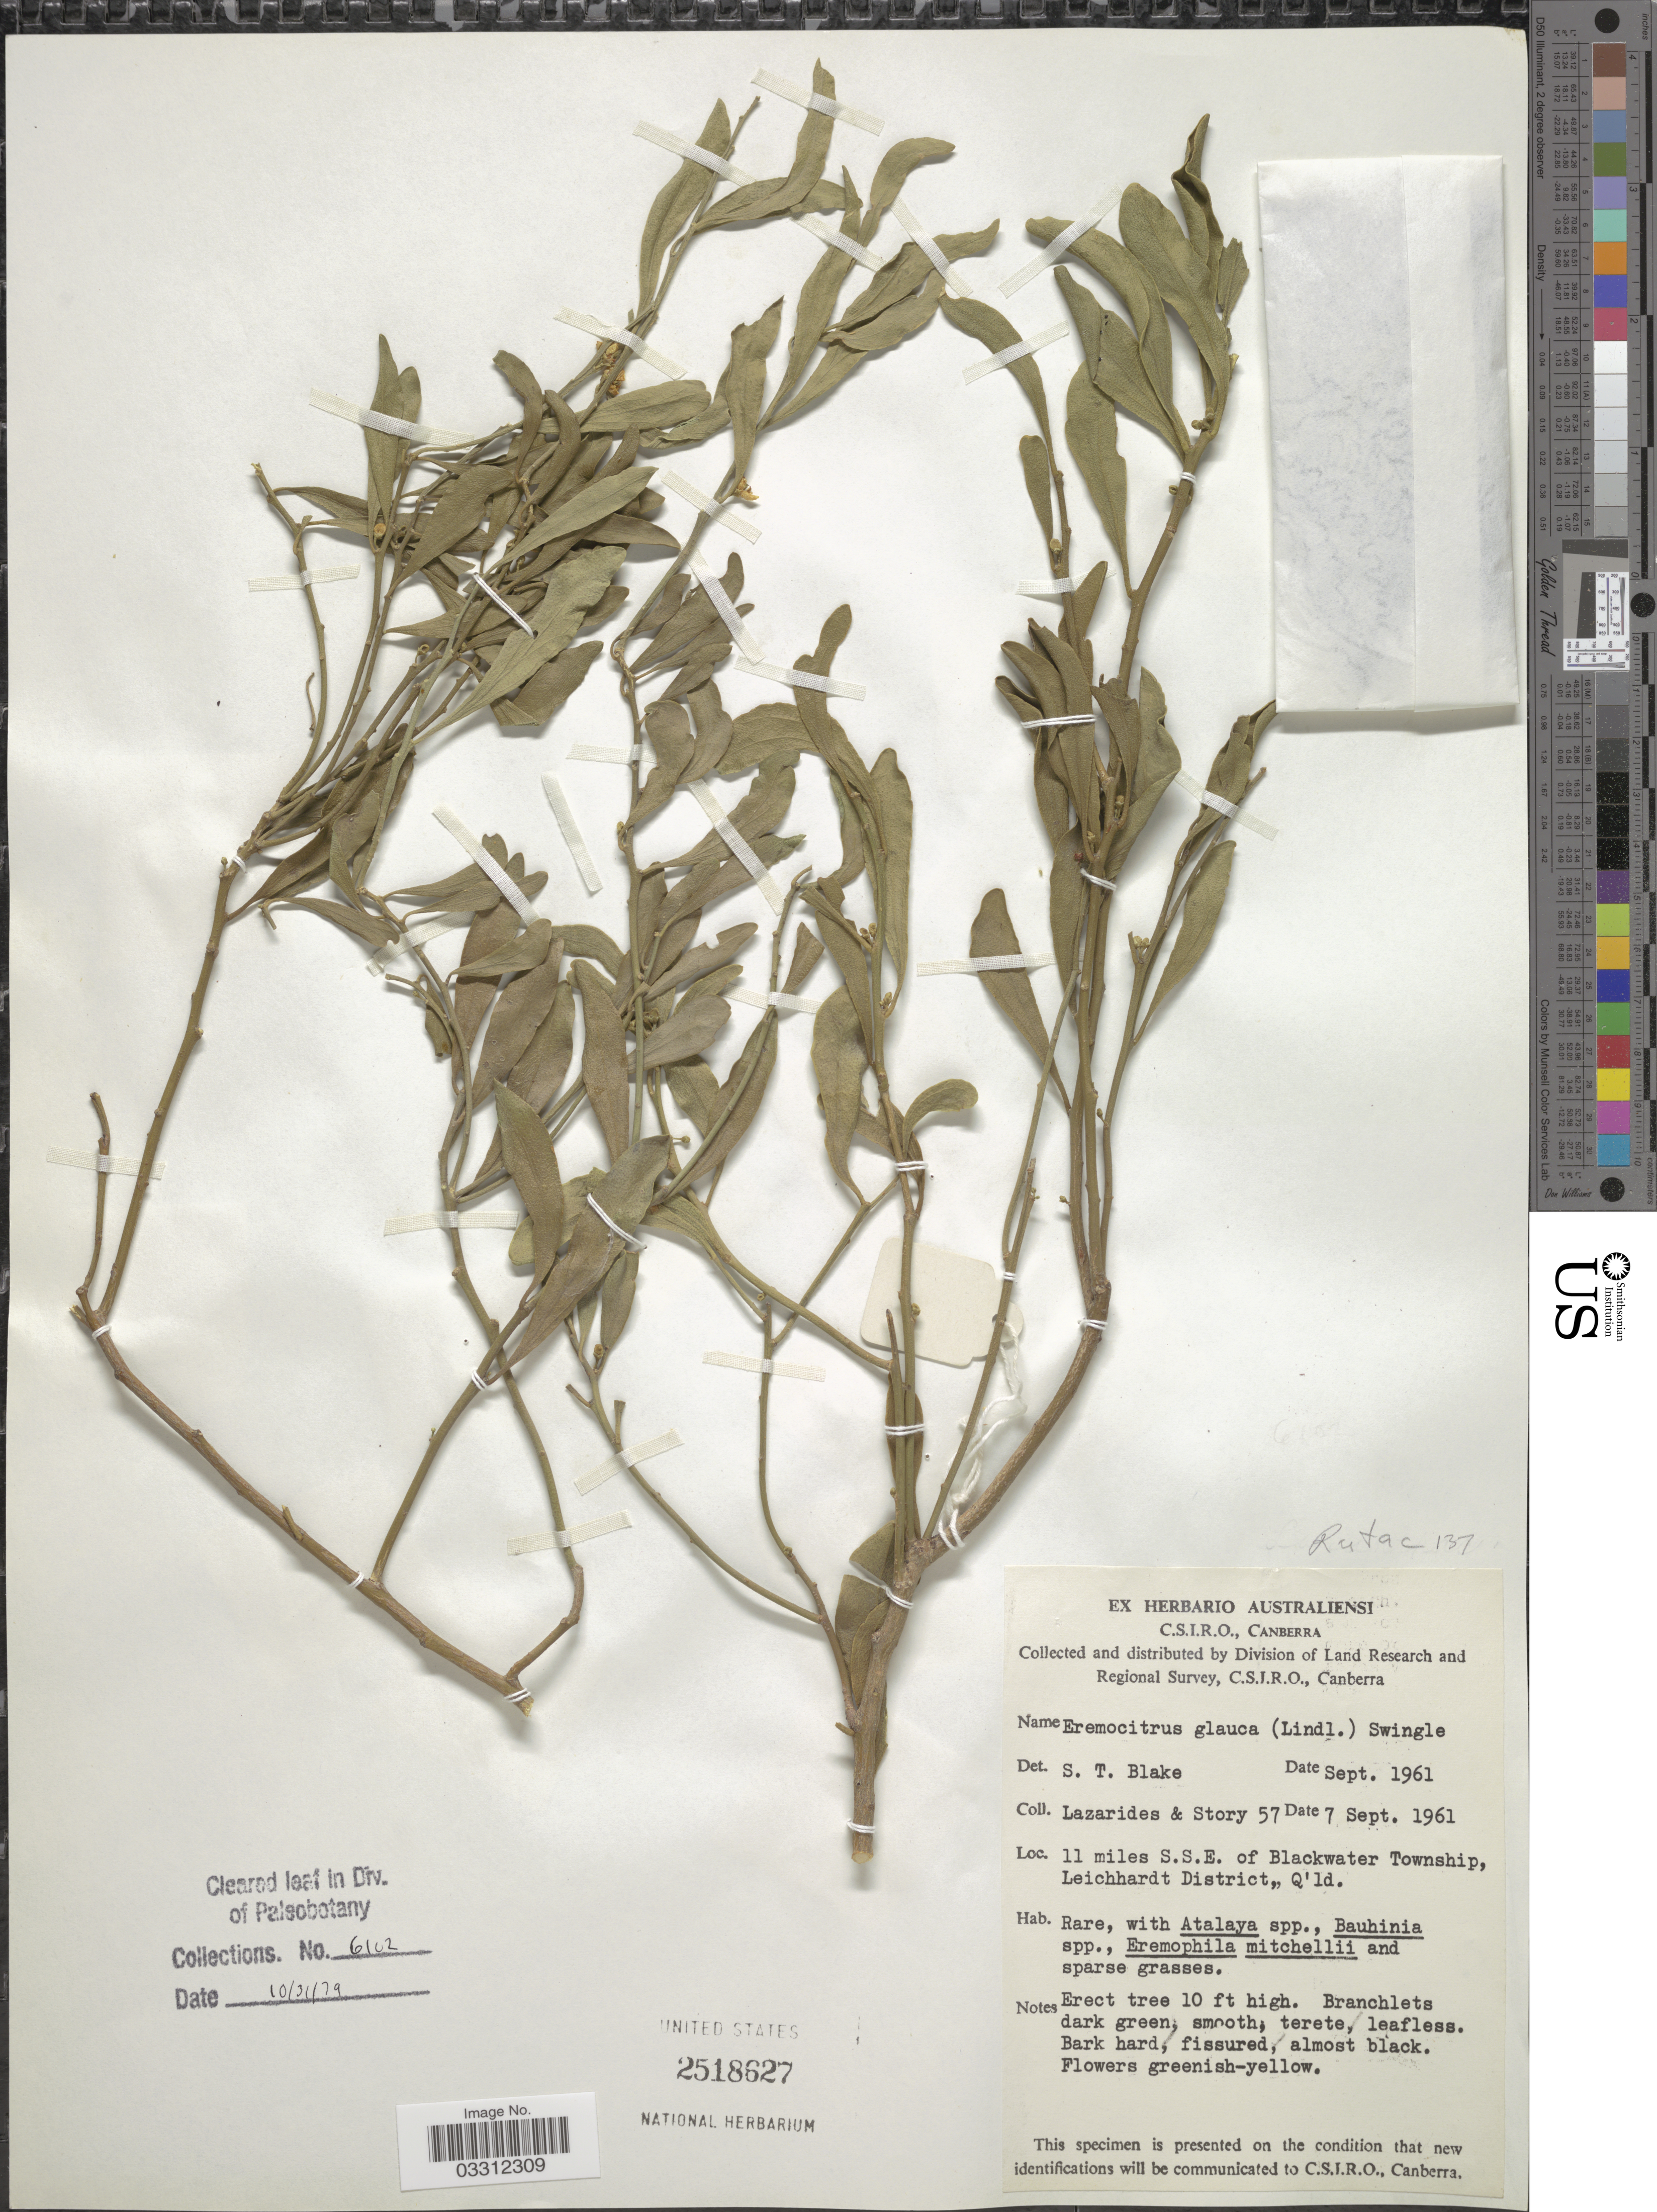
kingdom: Plantae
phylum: Tracheophyta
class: Magnoliopsida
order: Sapindales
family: Rutaceae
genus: Citrus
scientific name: Citrus glauca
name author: (Lindl.) Burkill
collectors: M. Lazarides & -. Story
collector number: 57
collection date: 1961-09-07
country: Australia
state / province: Queensland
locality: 11 miles S.S.E. of Blackwater Township, Leichardt District.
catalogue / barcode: US 2518627